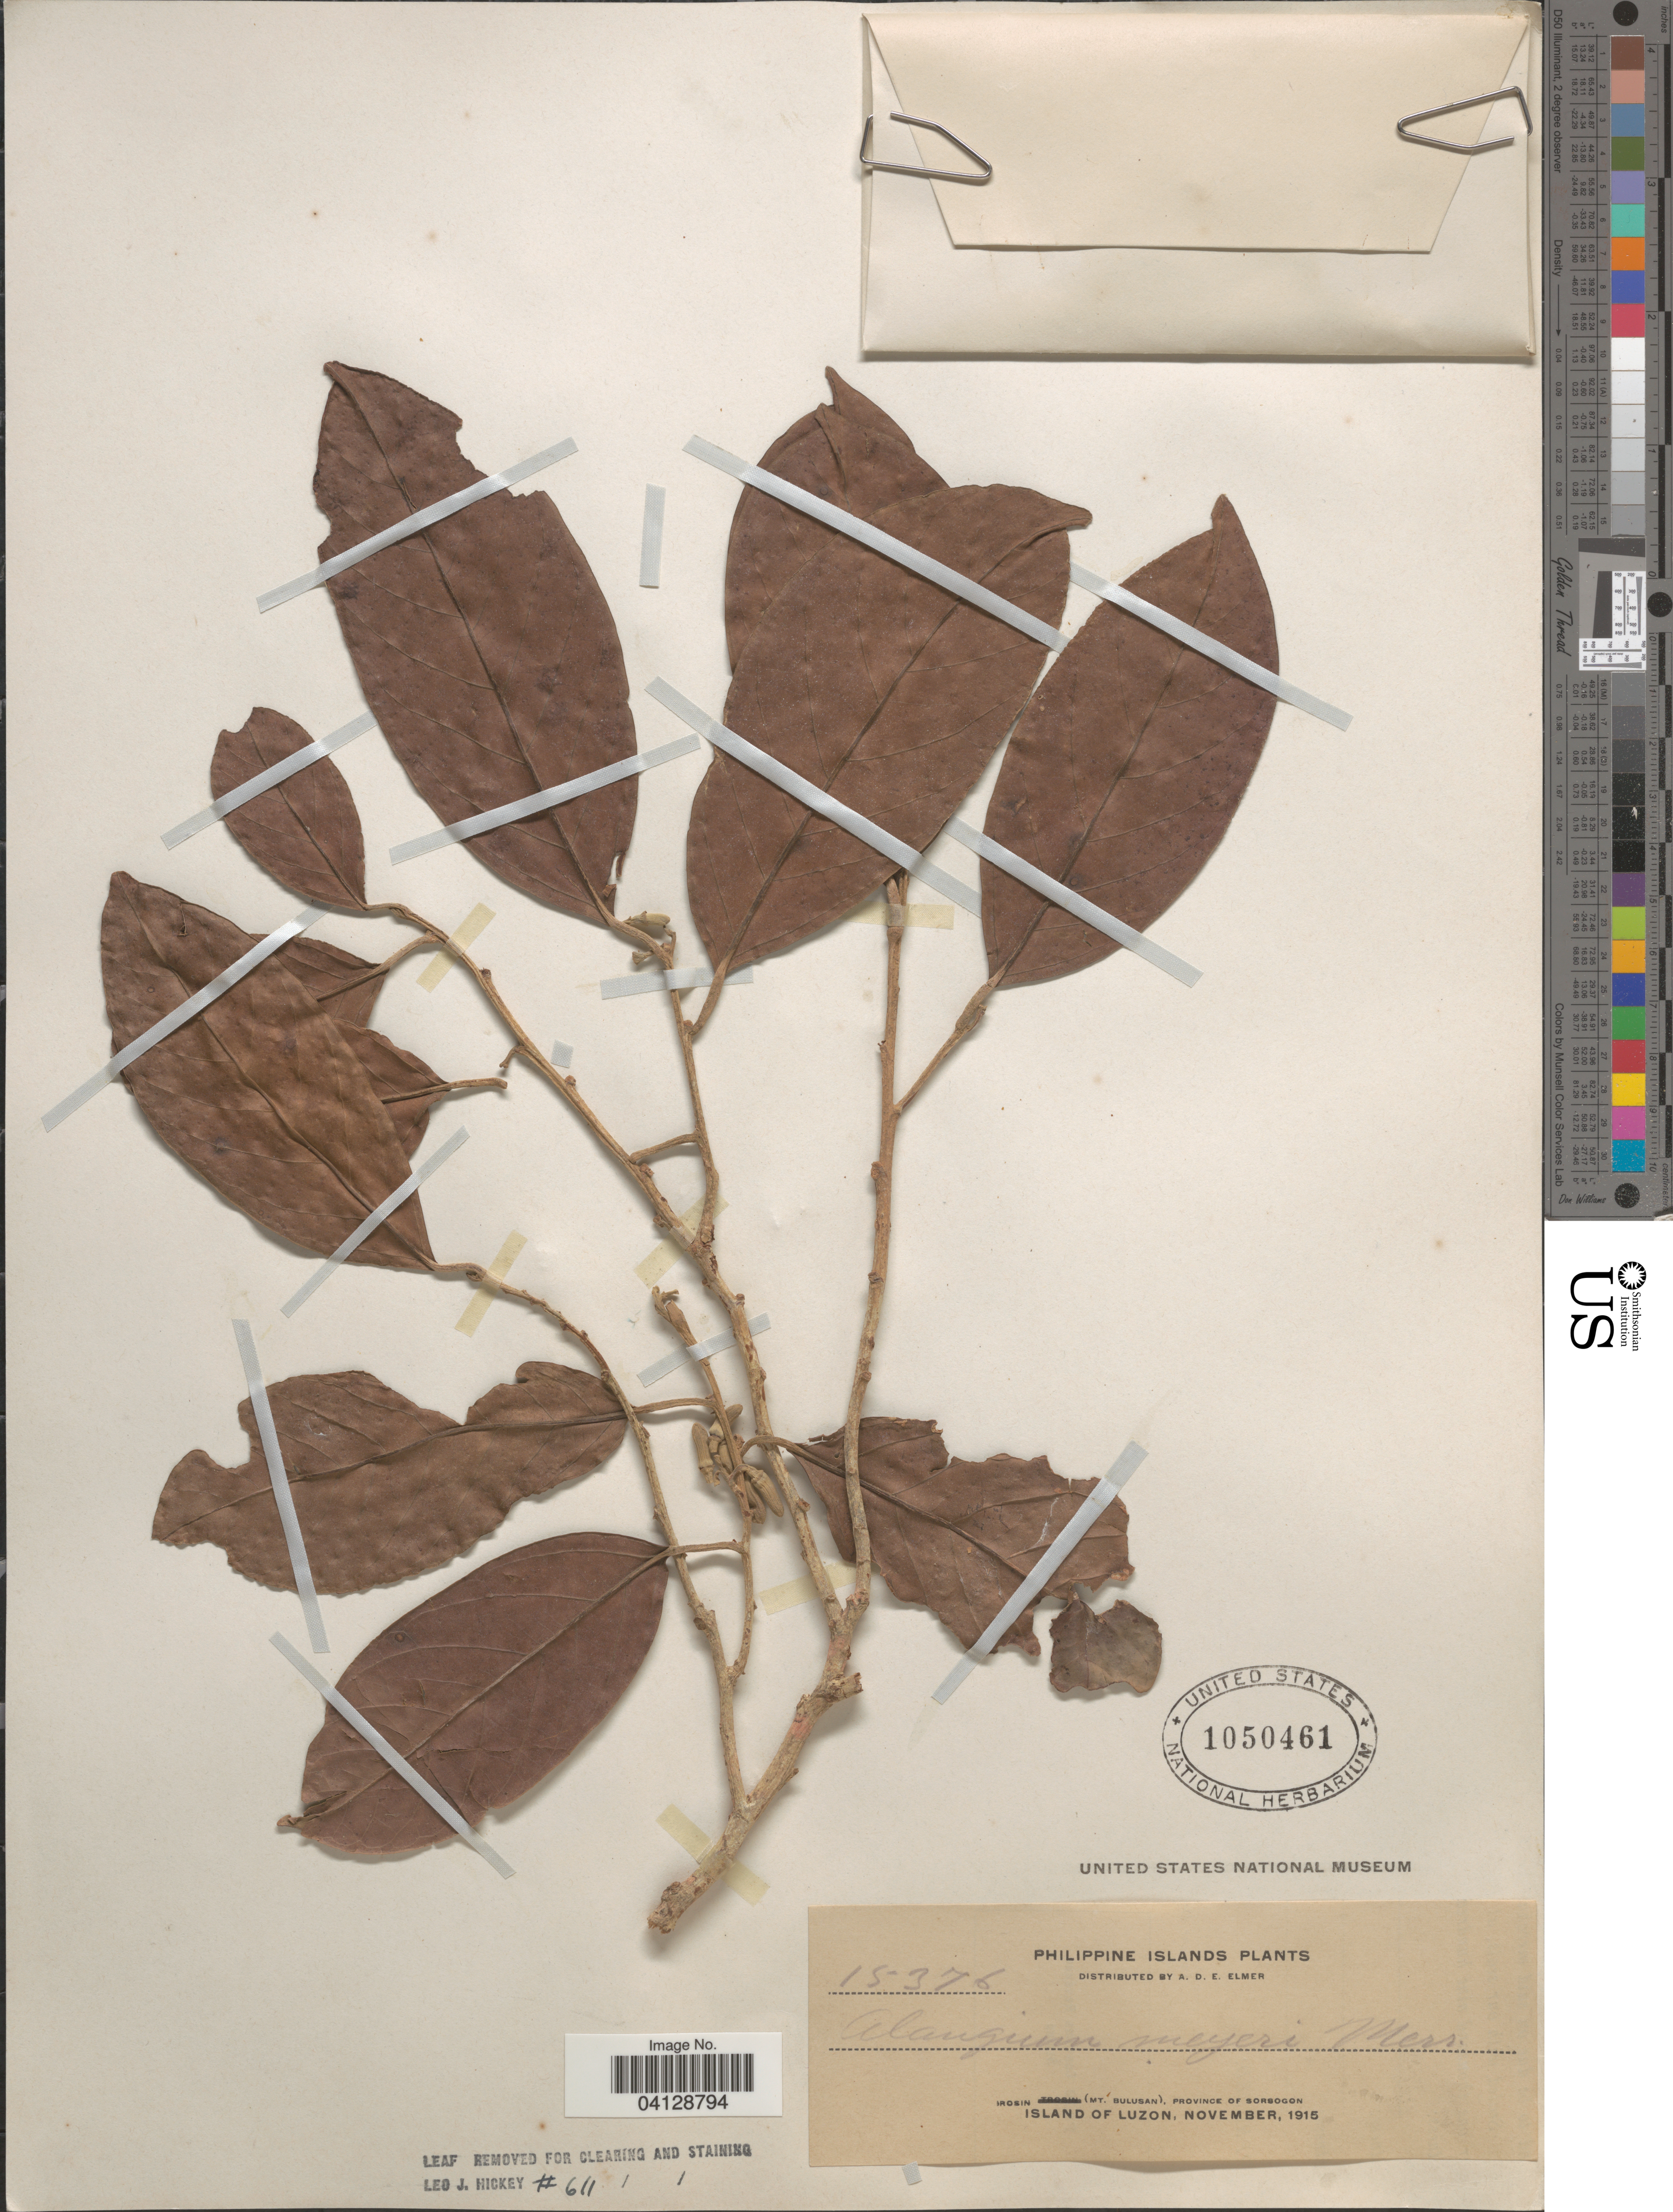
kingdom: Plantae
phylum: Tracheophyta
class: Magnoliopsida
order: Cornales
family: Cornaceae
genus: Alangium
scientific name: Alangium meyeri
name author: Merr.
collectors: A. D. E. Elmer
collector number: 15376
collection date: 1915-11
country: Philippines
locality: Irosin (Mt. Bulusan), Province of Sorsogon. Island of Luzon.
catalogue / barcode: US 1050461